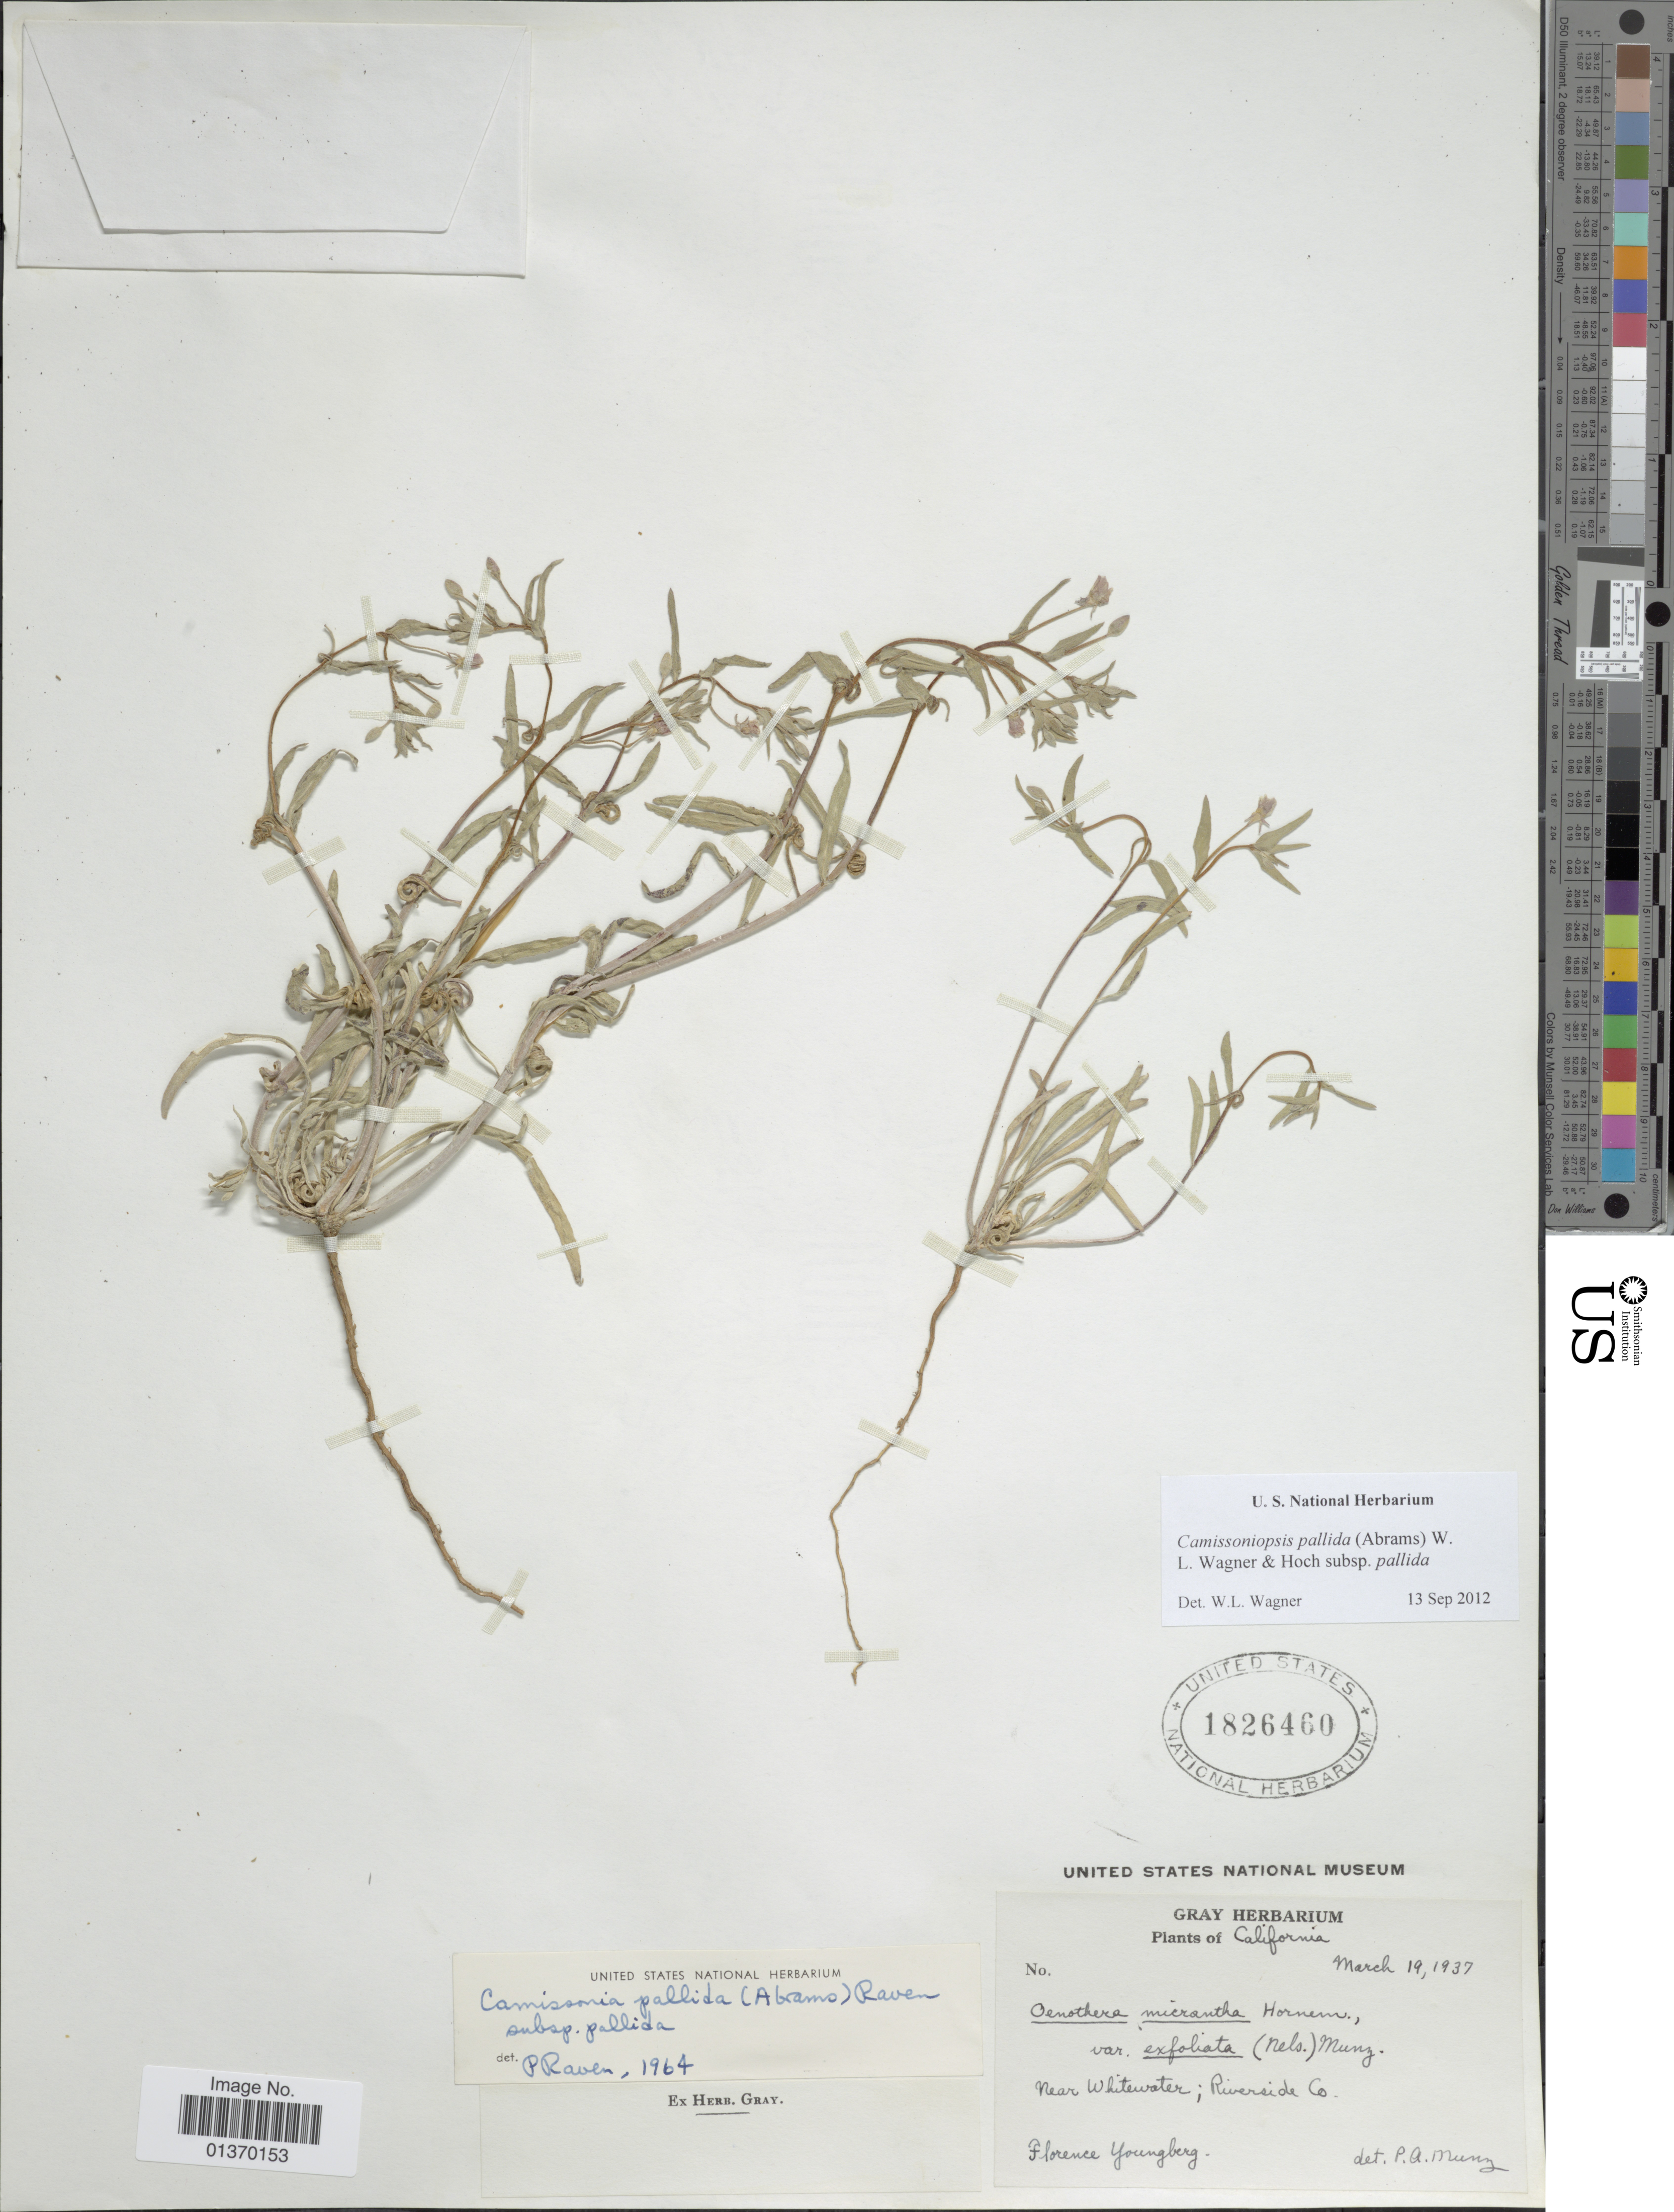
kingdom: Plantae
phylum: Tracheophyta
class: Magnoliopsida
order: Myrtales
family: Onagraceae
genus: Camissoniopsis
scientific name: Camissoniopsis pallida subsp. pallida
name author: (Abrams) W.L. Wagner & Hoch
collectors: F. Youngberg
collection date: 1937-03-19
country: United States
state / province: California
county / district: Riverside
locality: Near Whitewater; Riverside Co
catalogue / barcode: US 1826460